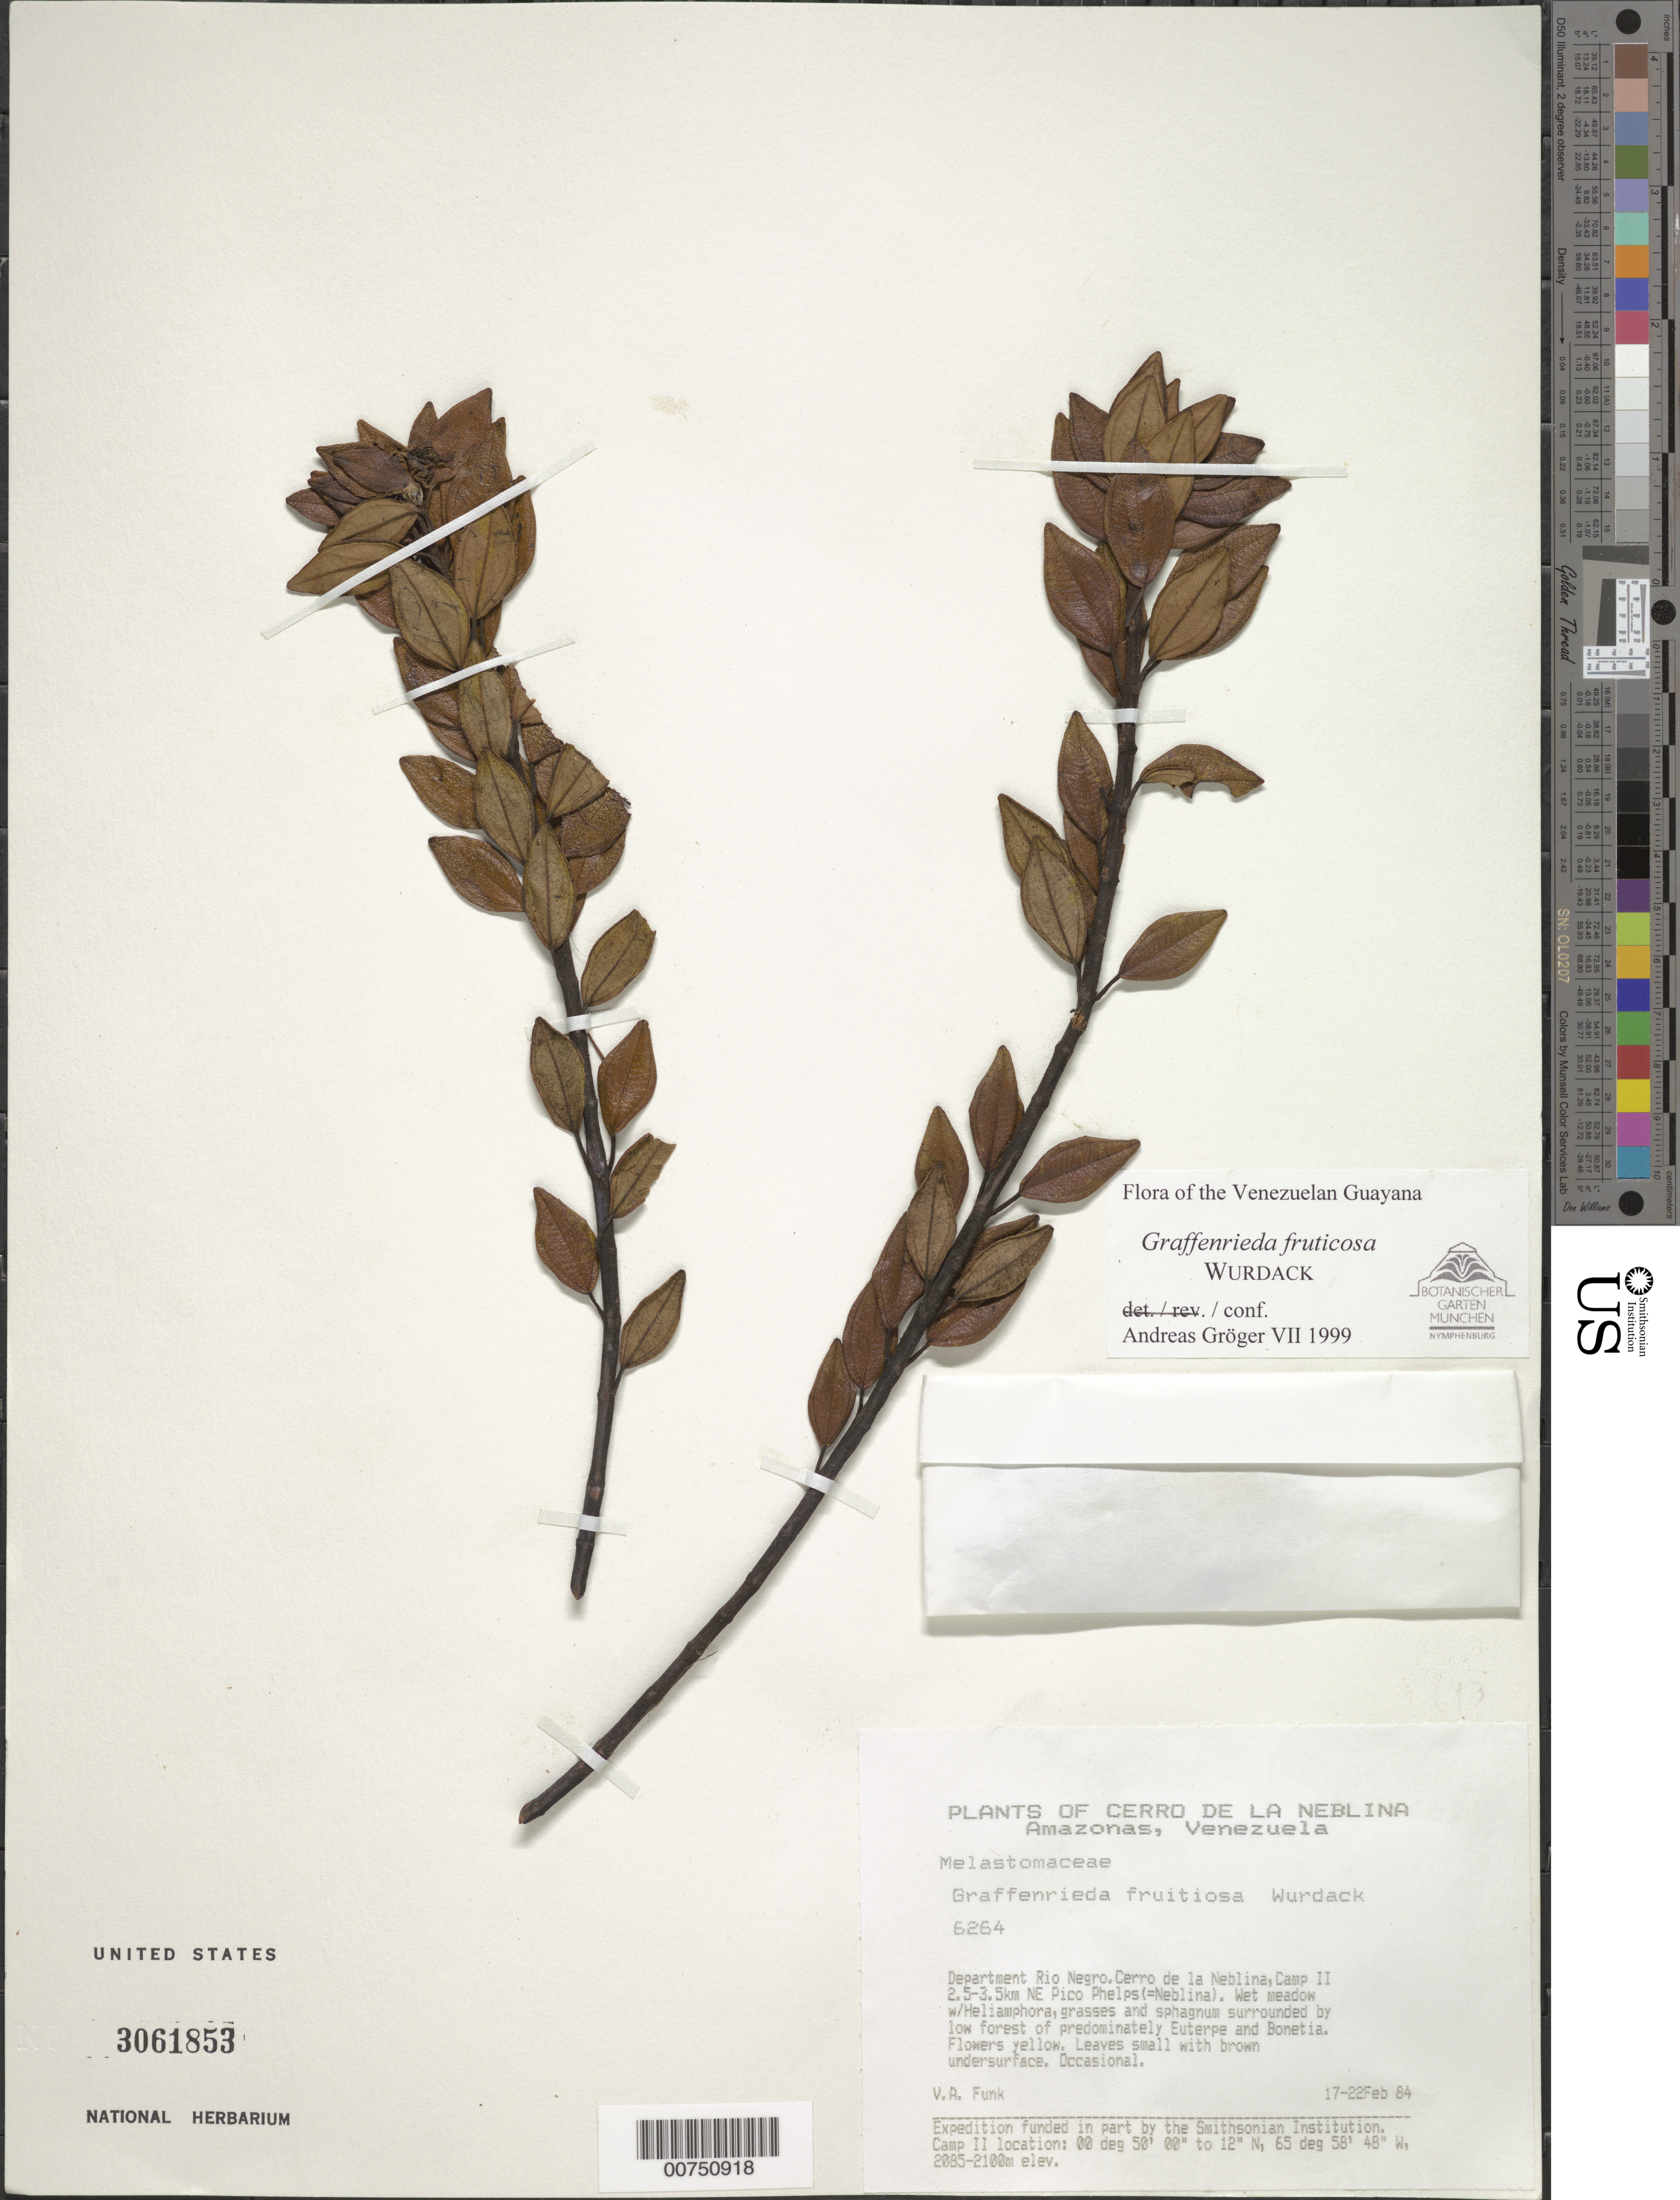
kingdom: Plantae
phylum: Tracheophyta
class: Magnoliopsida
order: Myrtales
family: Melastomataceae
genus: Graffenrieda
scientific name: Graffenrieda fruticosa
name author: Wurdack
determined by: Gröger, A.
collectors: V. Funk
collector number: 6264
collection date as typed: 17-Feb-84 to 22-Feb-84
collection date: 1984-02-17/1984-02-22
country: Venezuela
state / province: Amazonas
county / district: Río Negro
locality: Cerro de la Neblina, Camp II 2.5-3.5 km NE Pico Phelps (=Neblina)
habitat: Wet meadow w/ Heliamphora, grasses and sphagnum surrounded by low forest of predominately Euterpe and Bonetia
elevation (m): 2085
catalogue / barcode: US 3061853